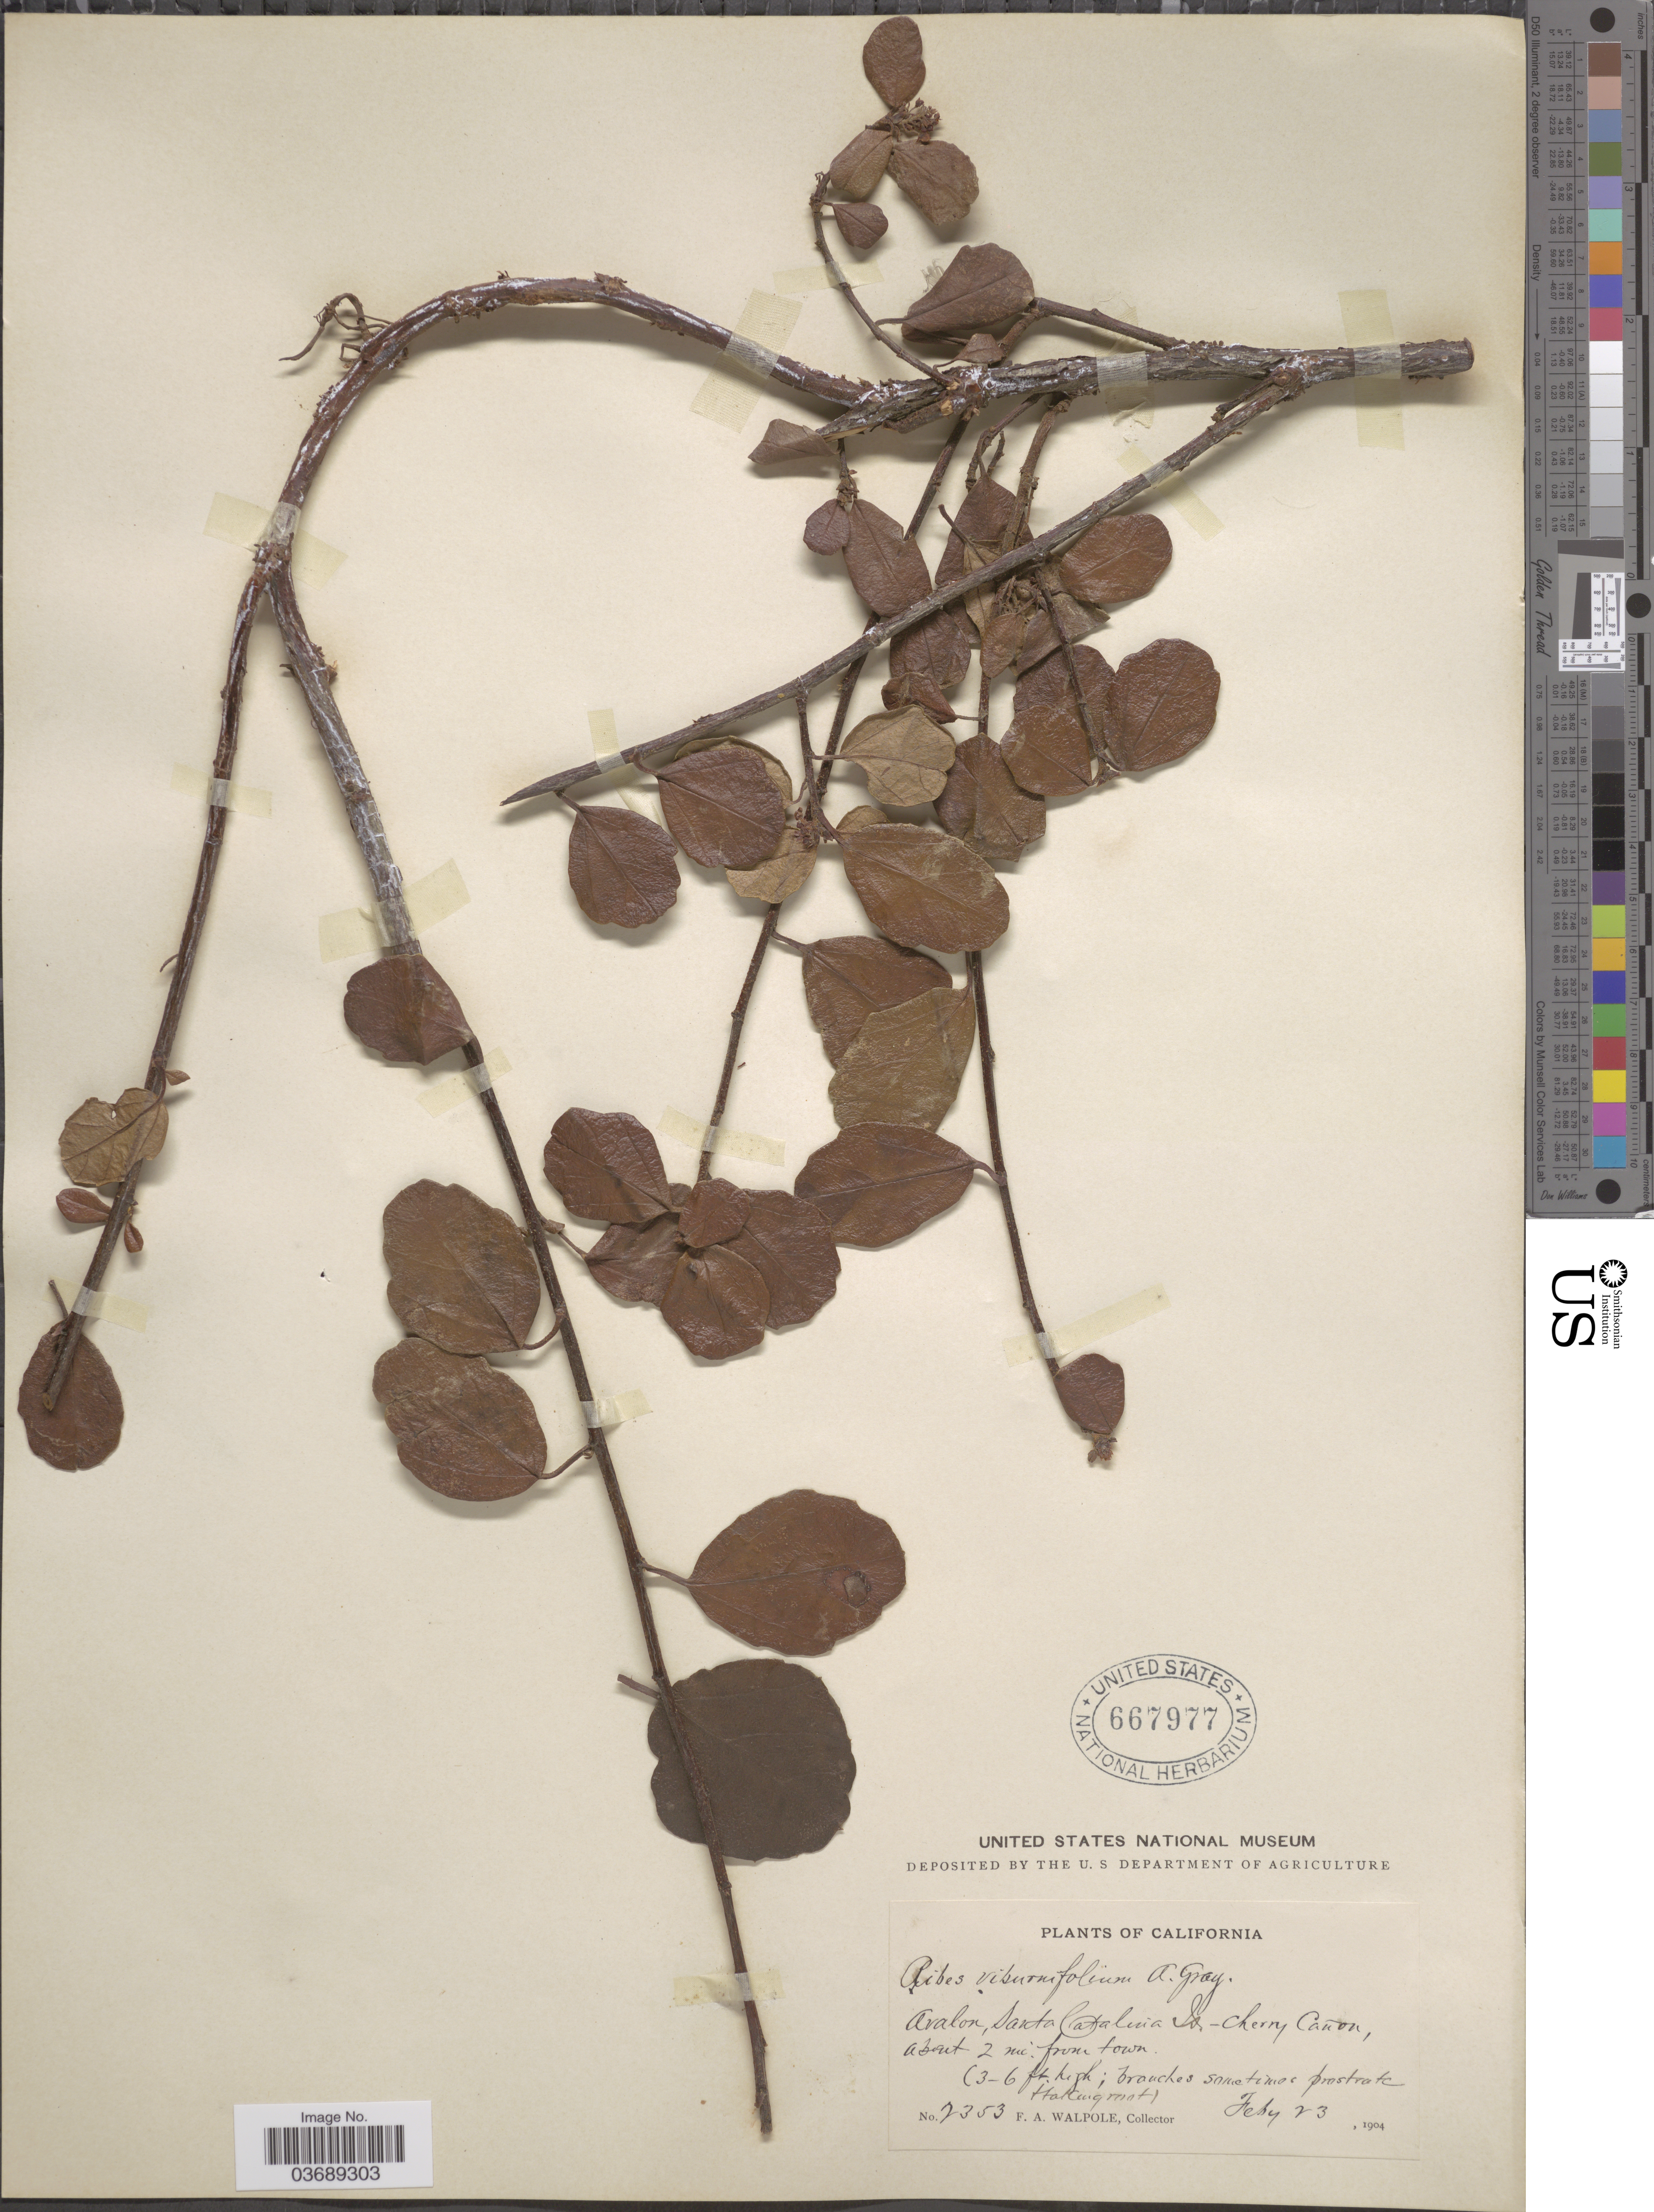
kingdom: Plantae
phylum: Tracheophyta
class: Magnoliopsida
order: Saxifragales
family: Grossulariaceae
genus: Ribes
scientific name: Ribes viburnifolium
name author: A. Gray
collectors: F. Walpole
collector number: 2353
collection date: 1904-02-23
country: United States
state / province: California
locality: Avalon, Santa Catalina Is. Cherry Cañon, about 2 mi. from town.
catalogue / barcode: US 667977